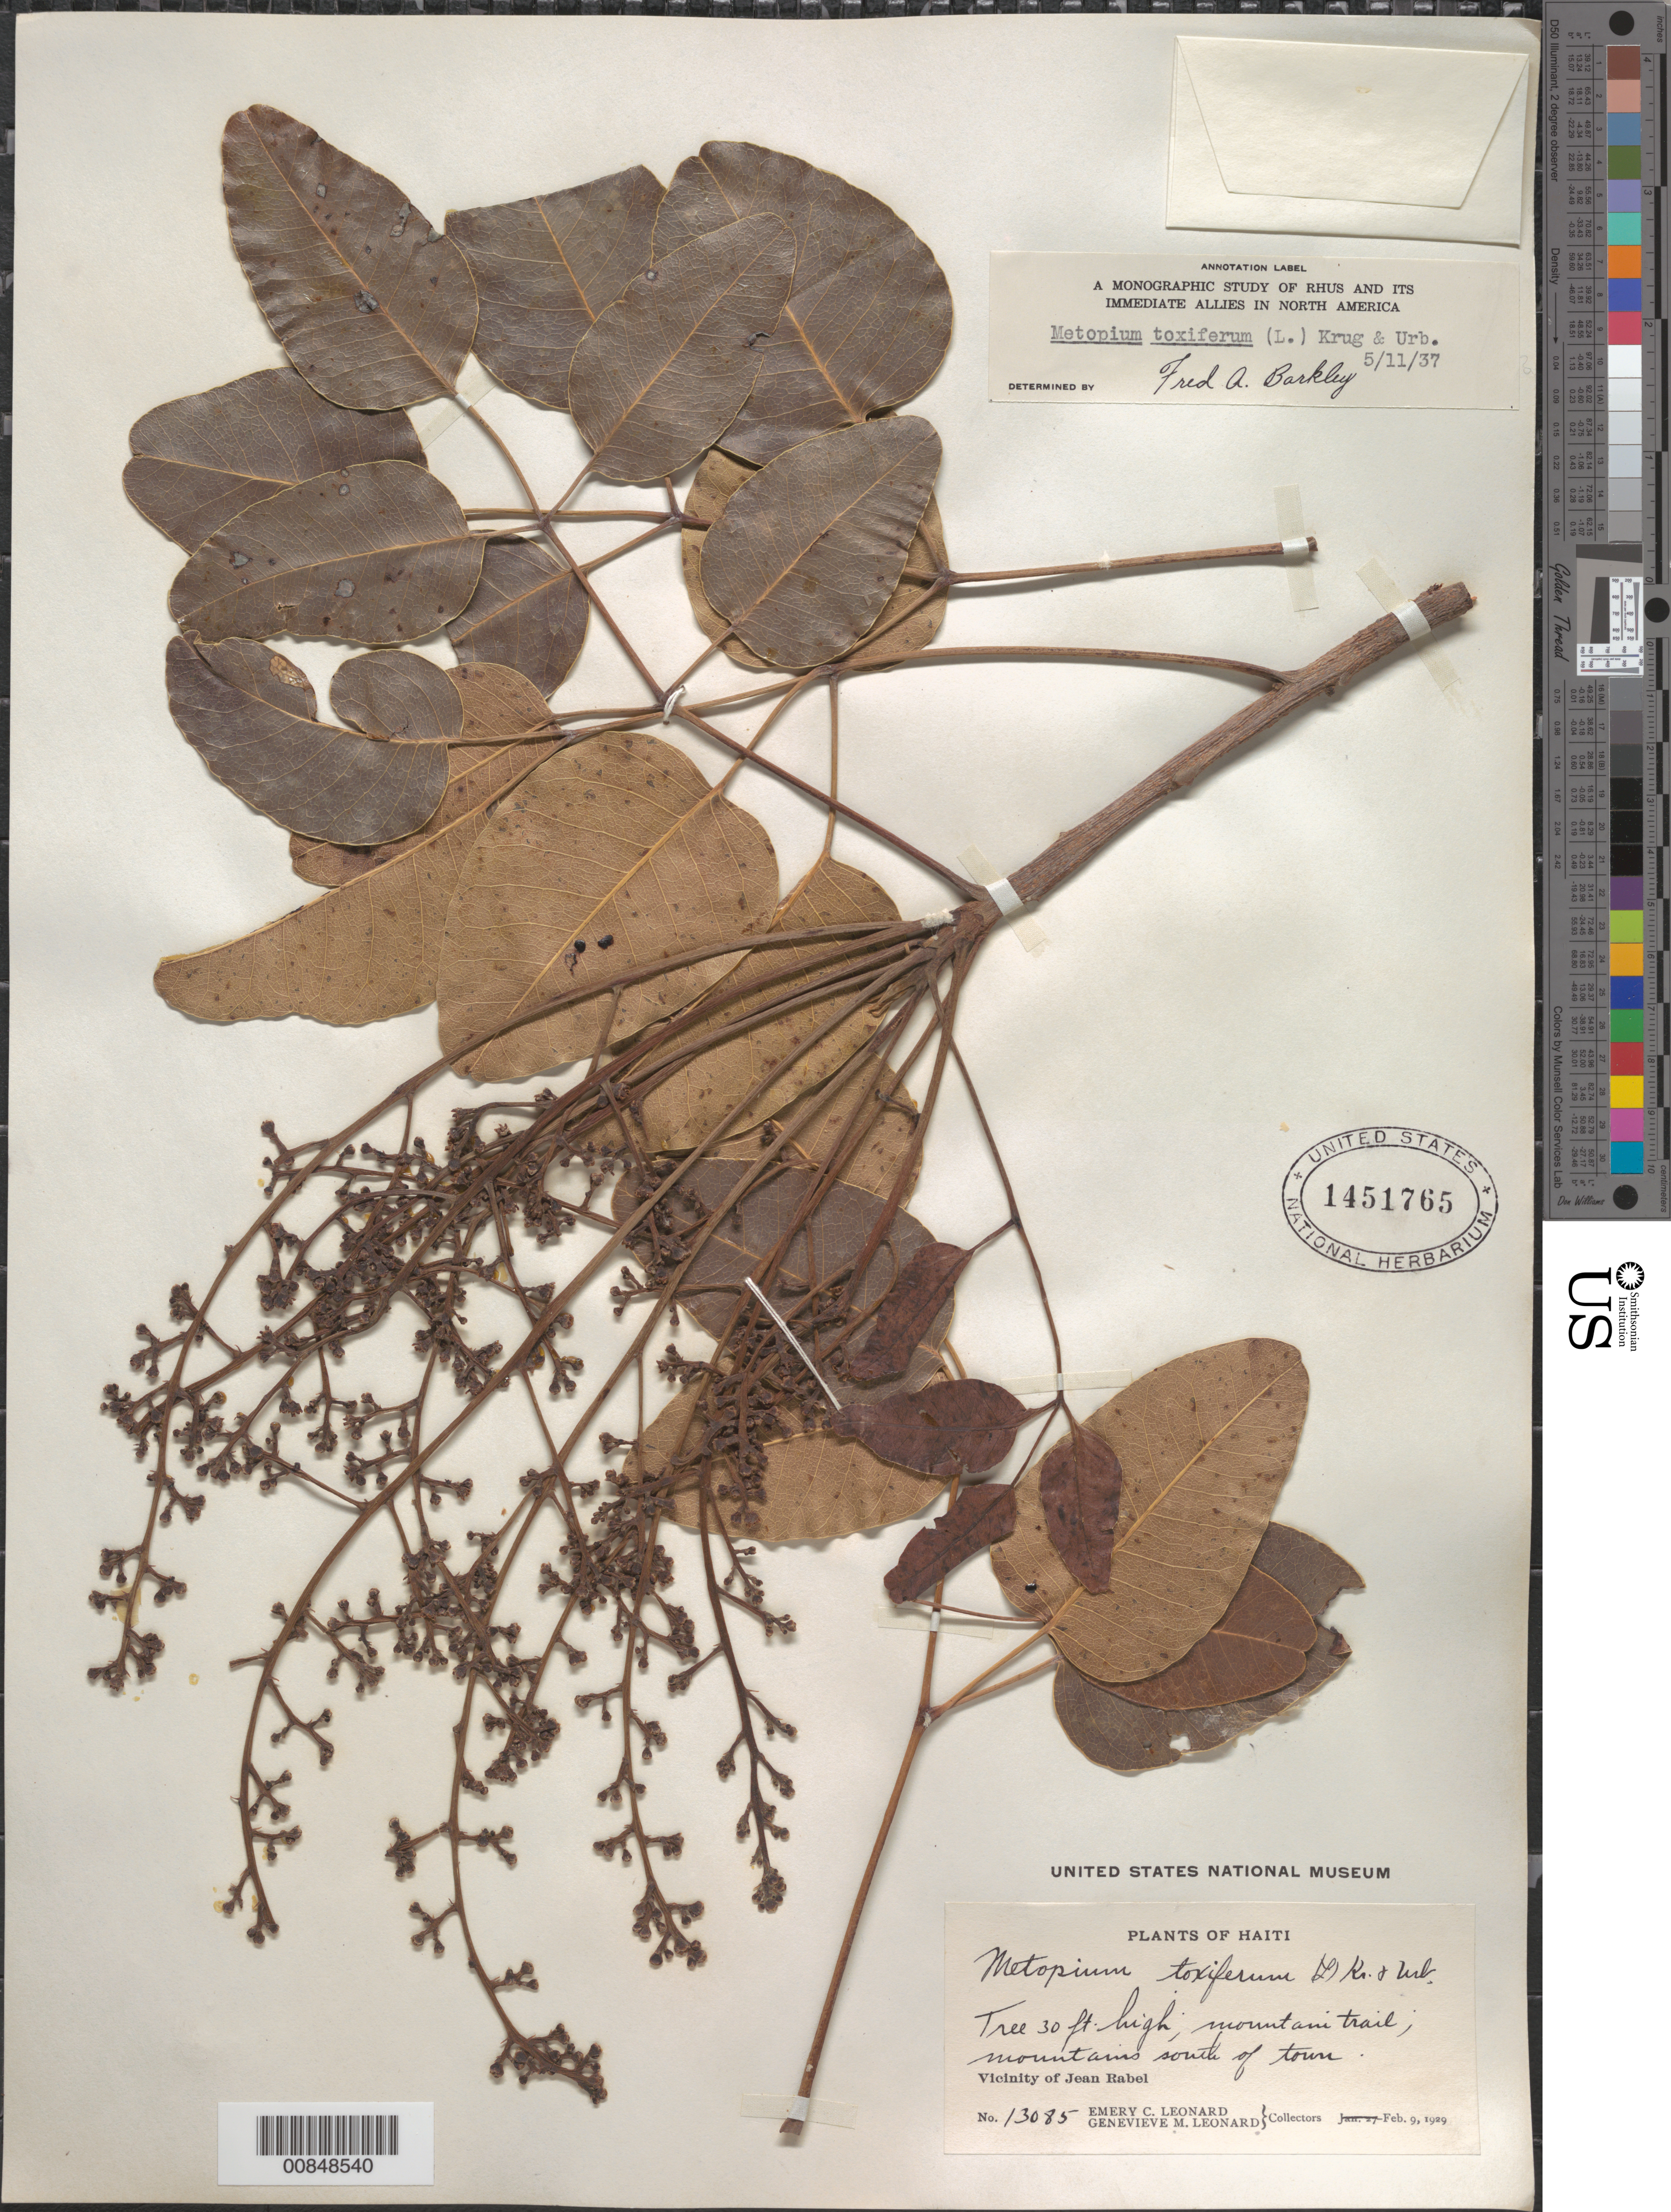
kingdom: Plantae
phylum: Tracheophyta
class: Magnoliopsida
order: Sapindales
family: Anacardiaceae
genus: Metopium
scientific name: Metopium toxiferum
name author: (L.) Krug & Urb.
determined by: Barkley, F. A.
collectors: E. C. Leonard & G. M. Leonard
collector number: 13085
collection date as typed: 09 Feb 1929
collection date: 1929-02-09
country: Haiti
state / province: Nord-Ouest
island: Hispaniola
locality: Vicinity of Jean Rabel, mountain S of town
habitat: Mountain trail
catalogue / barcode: US 1451765